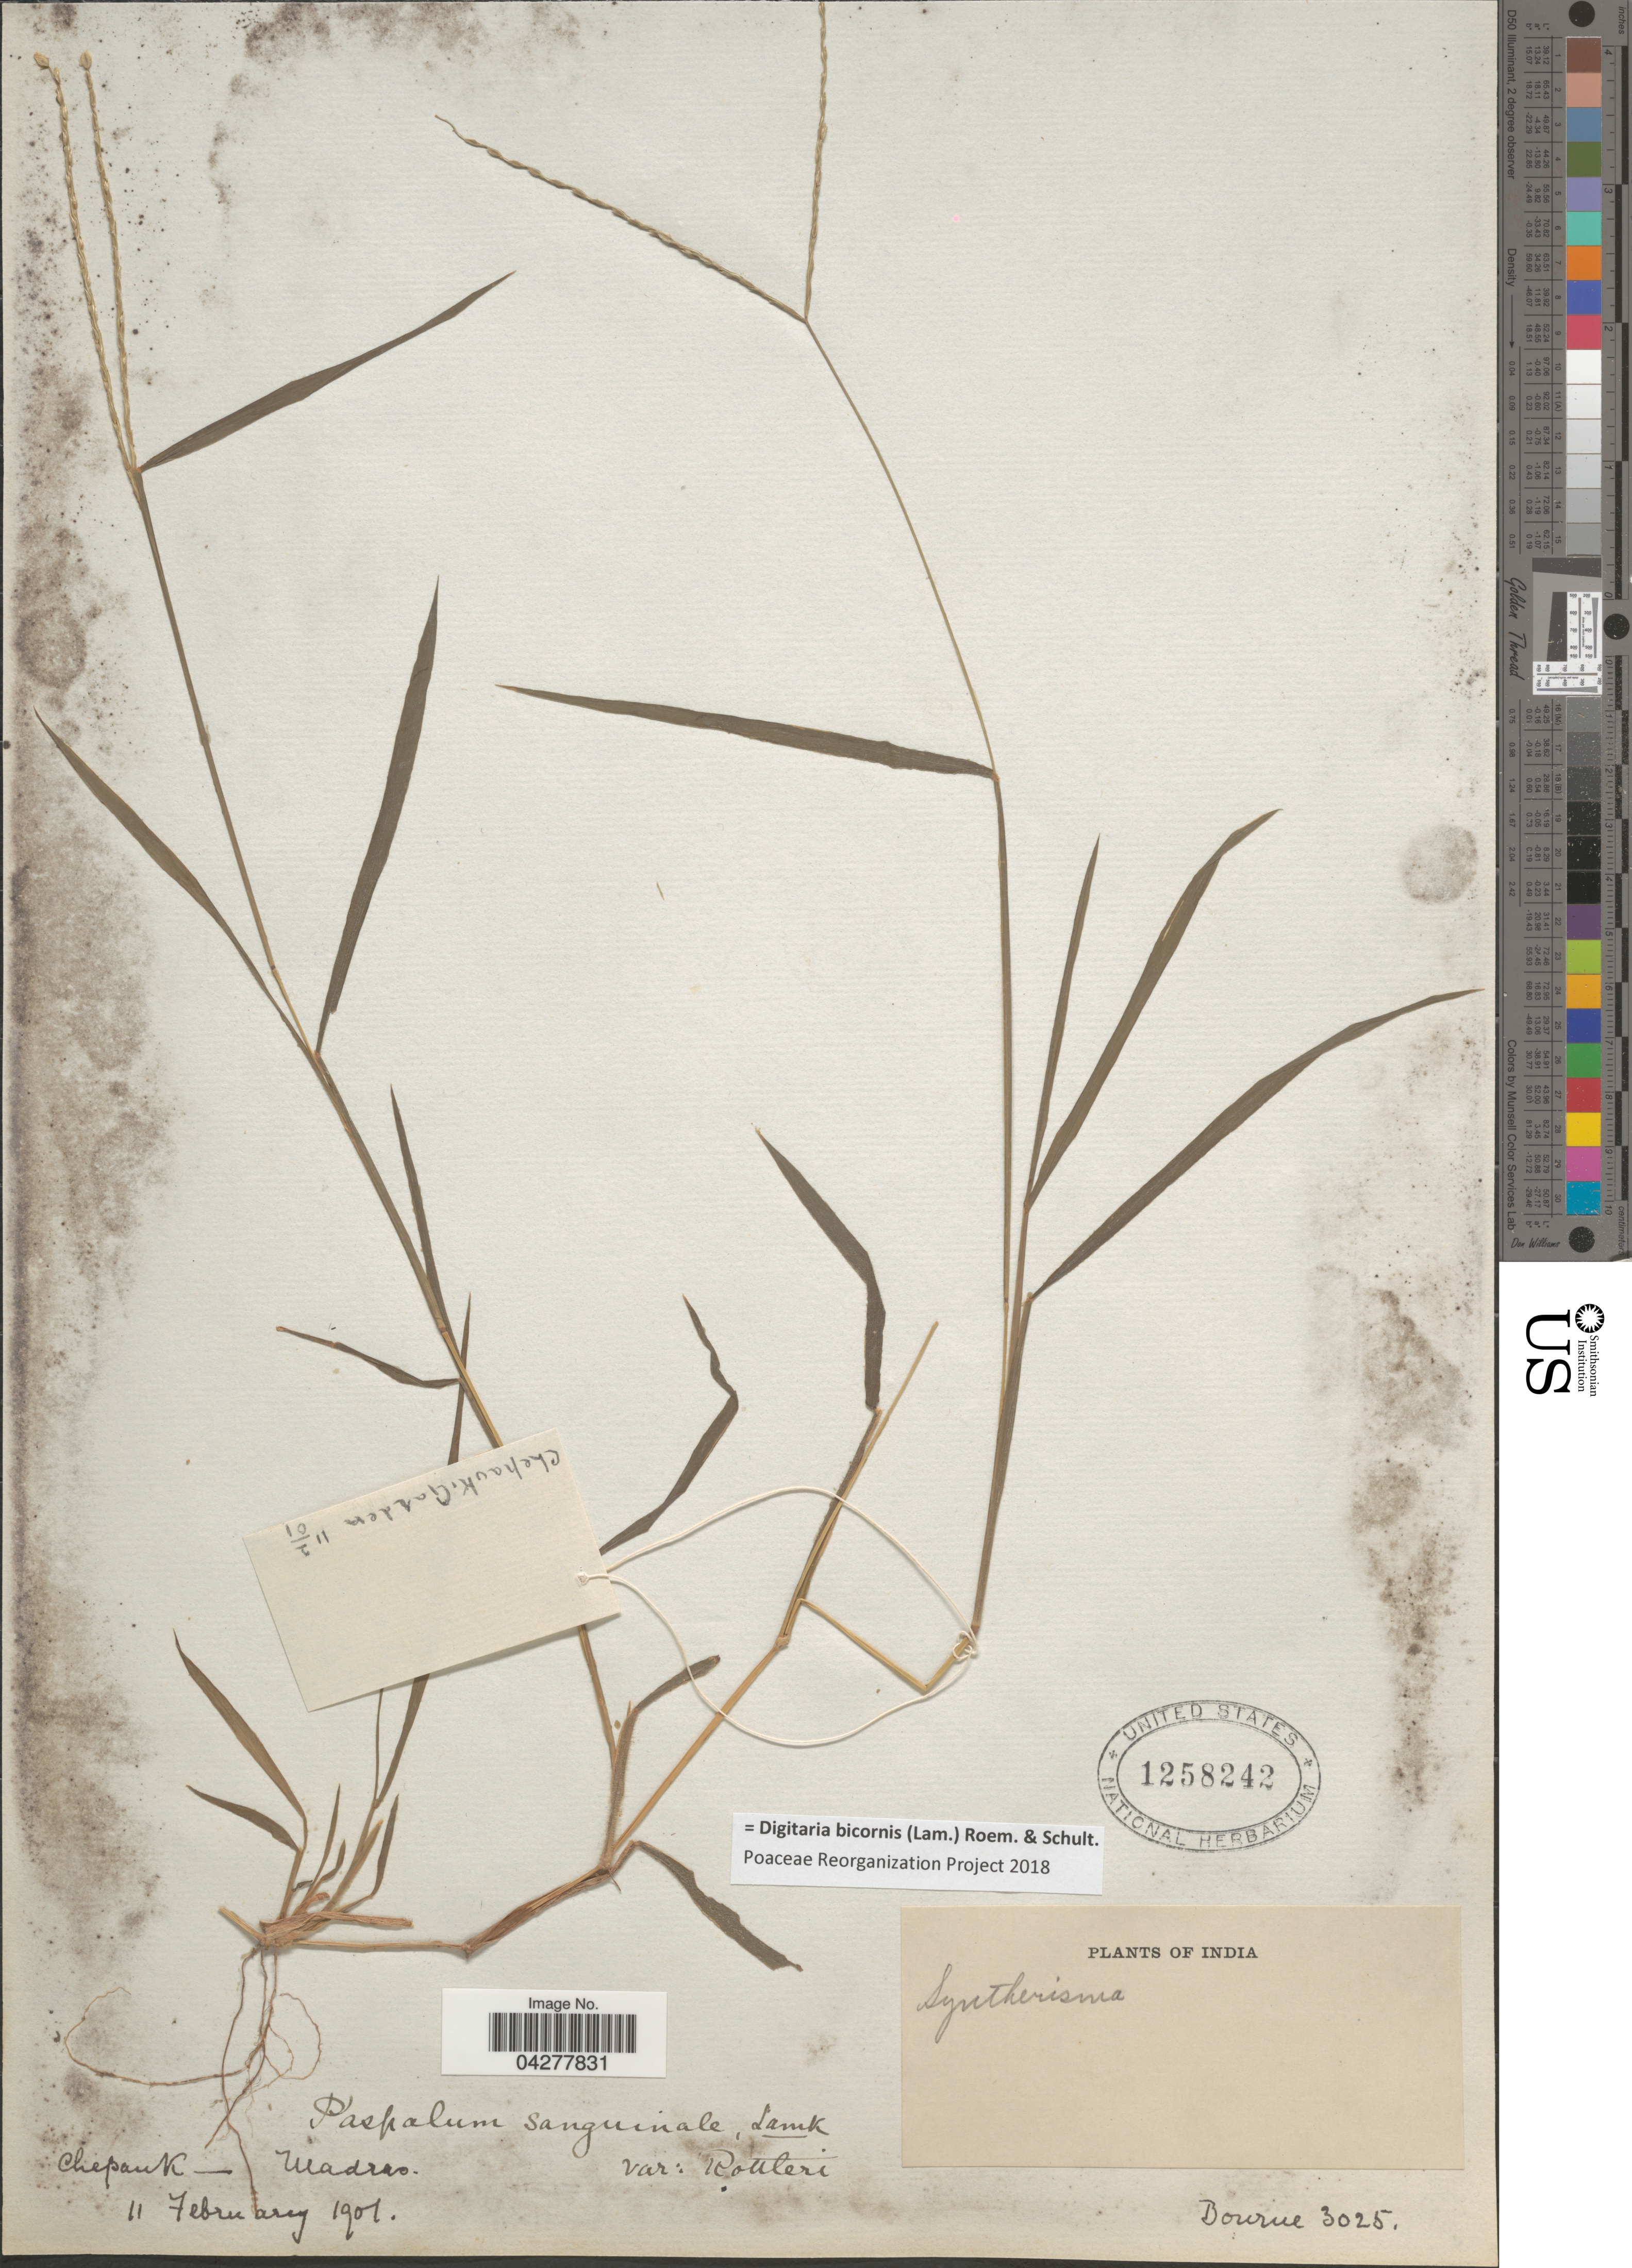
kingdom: Plantae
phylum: Tracheophyta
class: Liliopsida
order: Poales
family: Poaceae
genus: Digitaria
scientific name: Digitaria bicornis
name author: (Lam.) Roem. & Schult.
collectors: -- Bourne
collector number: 3025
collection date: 1901-02-11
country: India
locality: Chepank- Madras.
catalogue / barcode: US 1258242